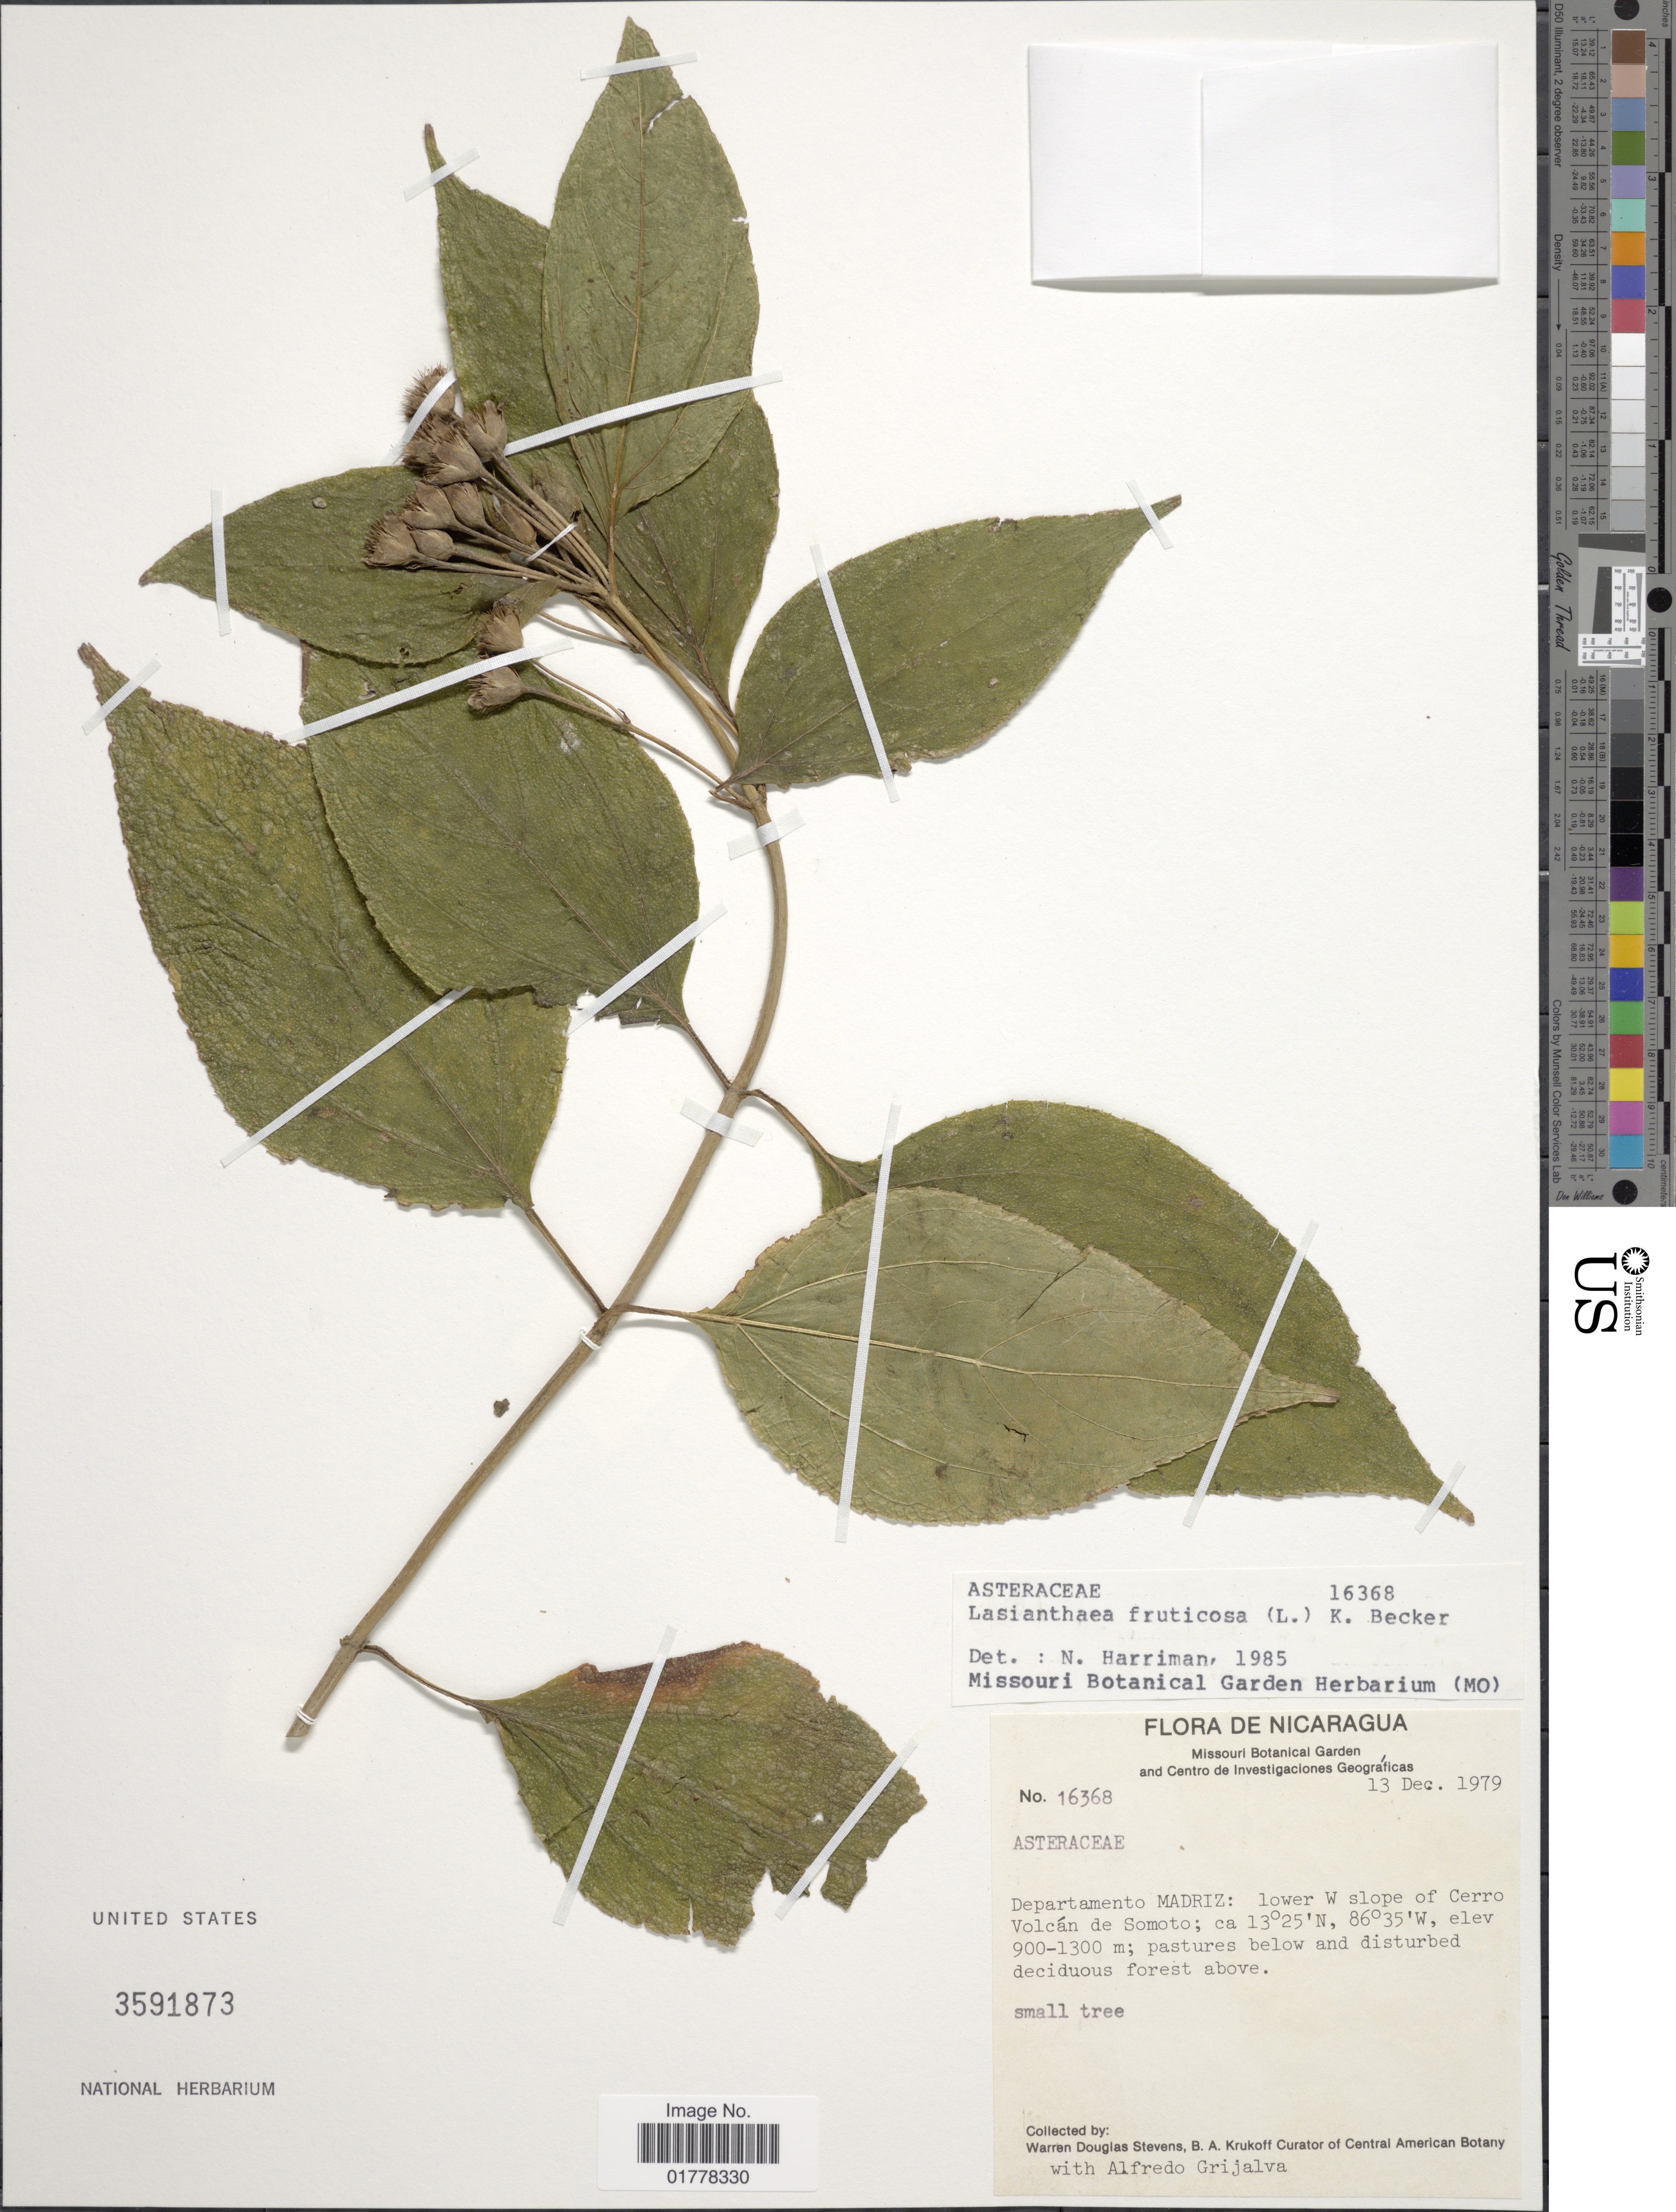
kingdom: Plantae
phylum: Tracheophyta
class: Magnoliopsida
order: Asterales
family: Asteraceae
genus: Lasianthaea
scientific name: Lasianthaea fruticosa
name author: (L.) K.M. Becker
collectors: W. D. Stevens & A. Grijalva P.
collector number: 16368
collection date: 1979-12-13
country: Nicaragua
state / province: Madriz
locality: Departamento Madriz: lower W slope of Cerro Volcán de Somoto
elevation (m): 900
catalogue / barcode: US 3591873